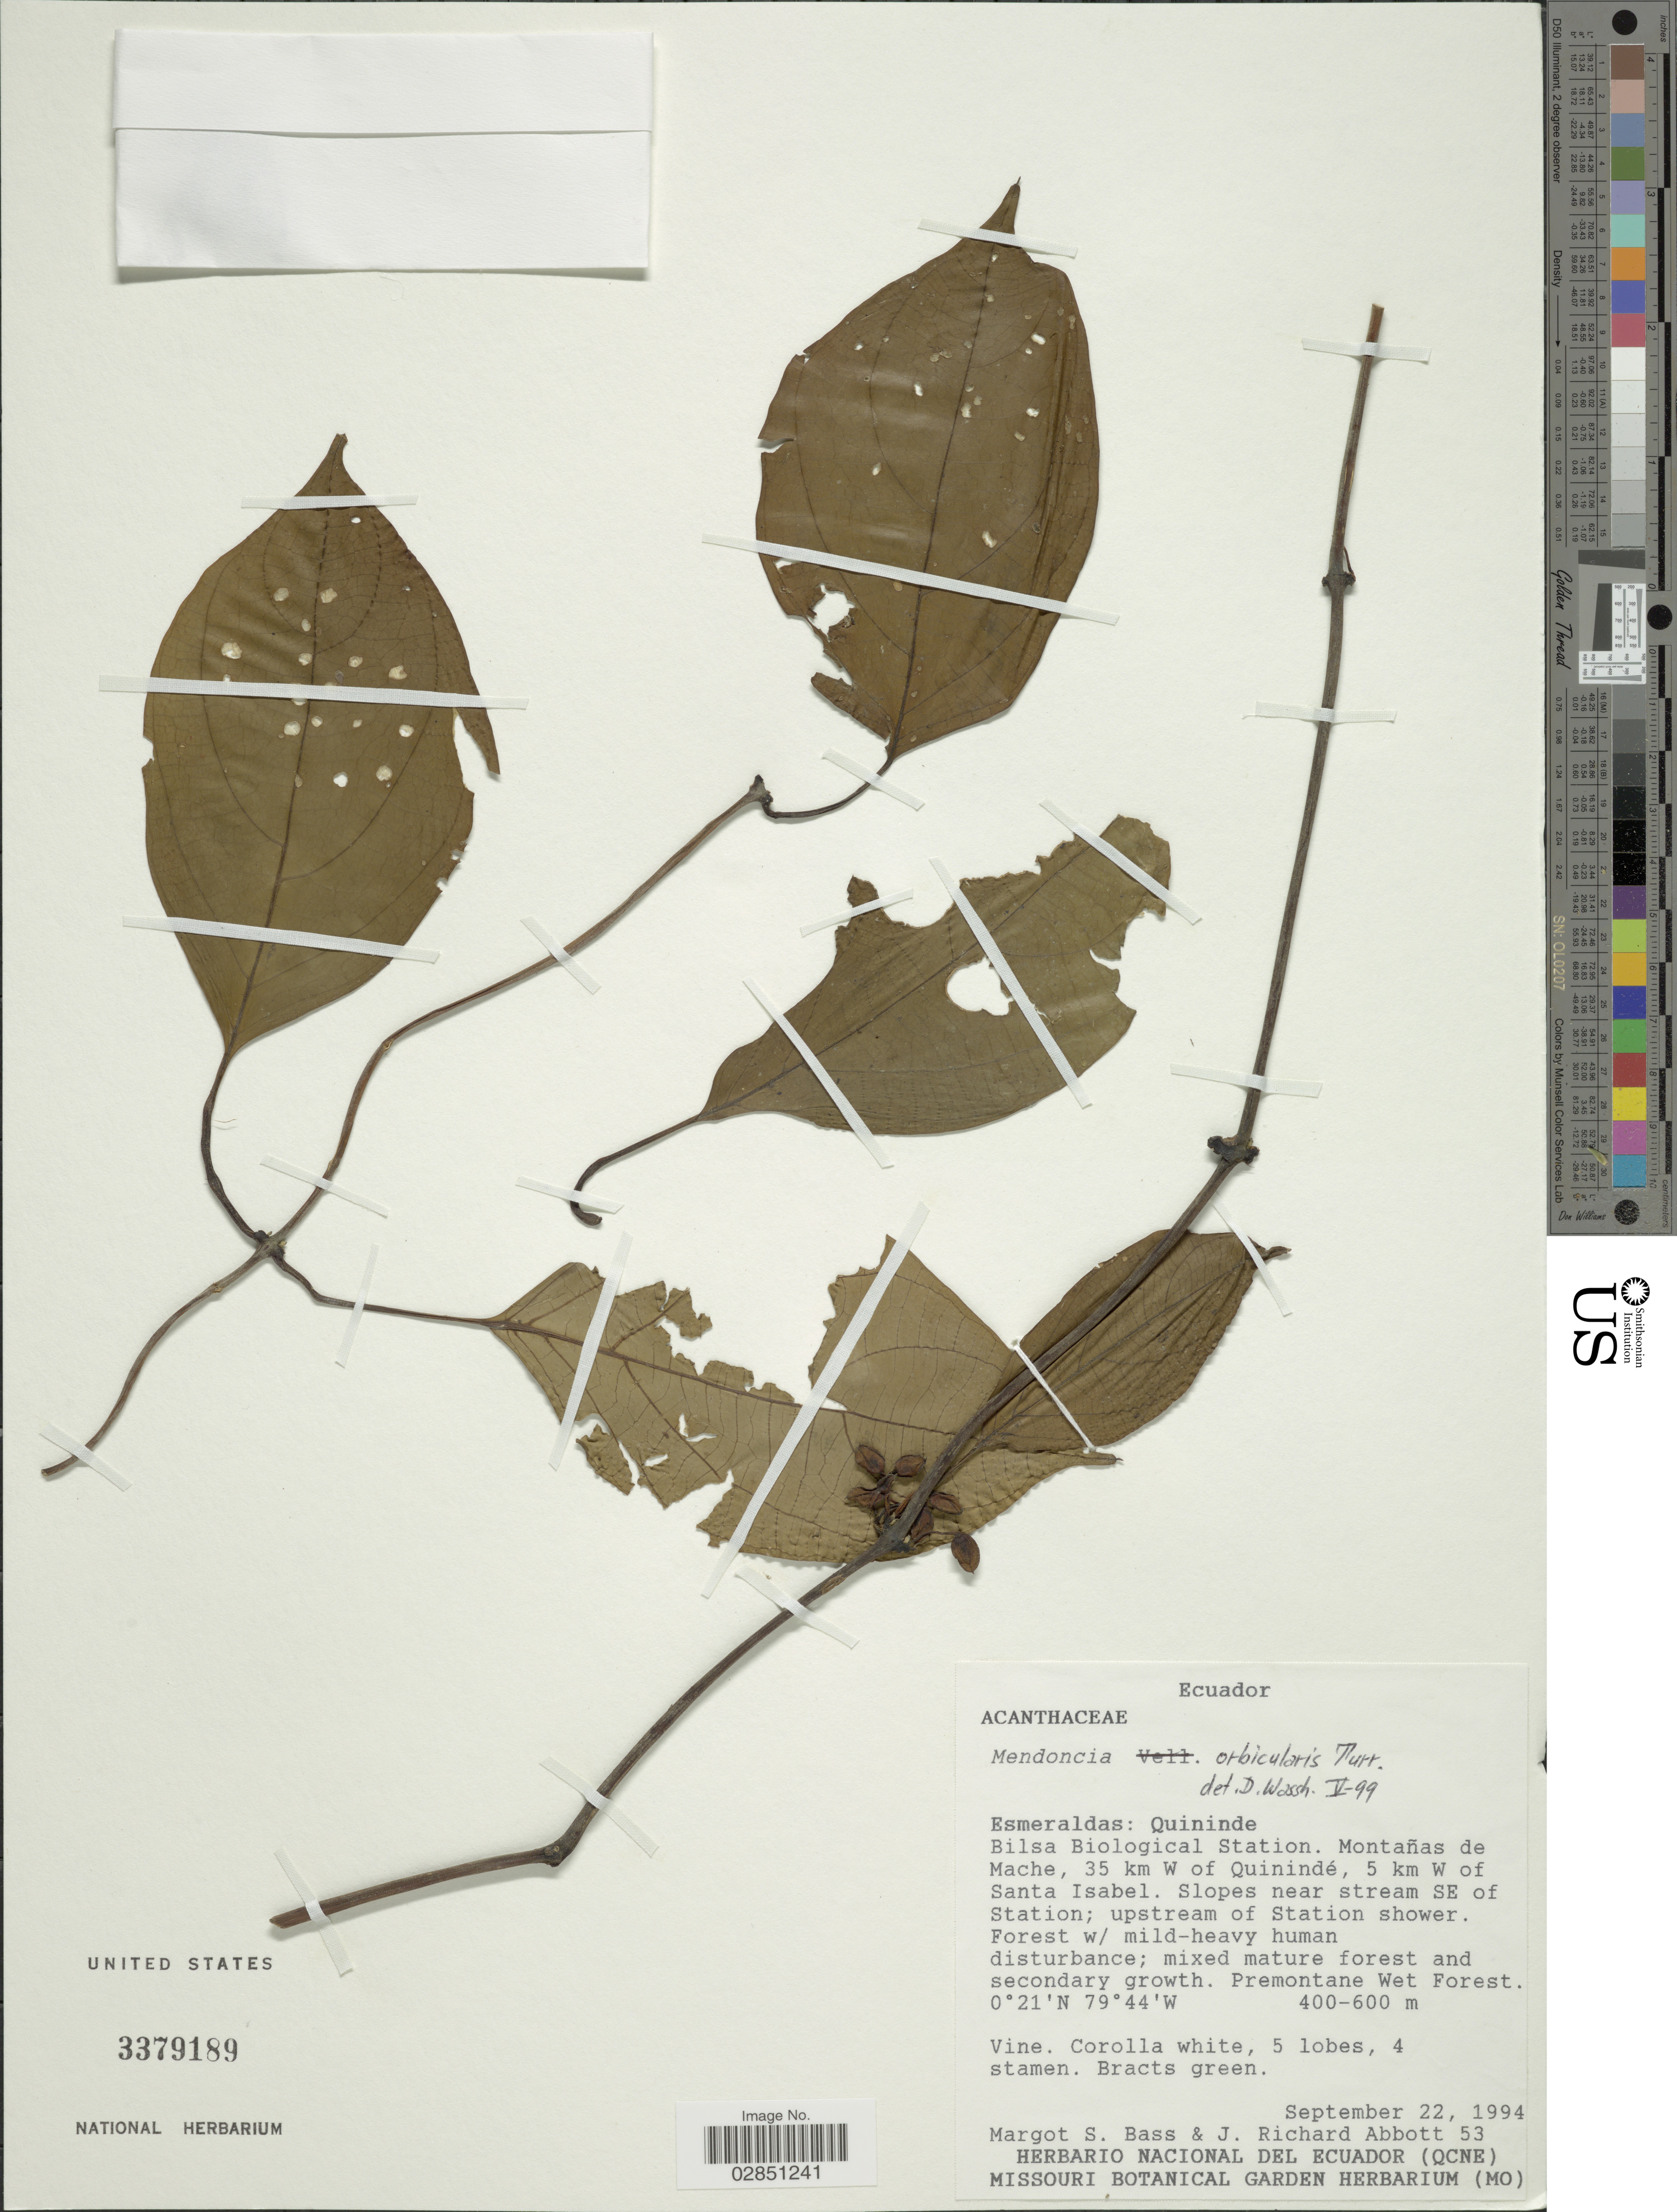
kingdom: Plantae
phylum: Tracheophyta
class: Magnoliopsida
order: Lamiales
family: Acanthaceae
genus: Mendoncia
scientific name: Mendoncia orbicularis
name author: Turrill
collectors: M. Bass & J. R. Abbott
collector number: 53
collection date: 1994-09-22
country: Ecuador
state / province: Esmeraldas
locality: Quininde. Bilsa Biological Station. Montañas de Mache, 35 km W of Quinindé, 5 km W of Santa Isabel. Slopes near stream SE of Station.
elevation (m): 400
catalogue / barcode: US 3379189